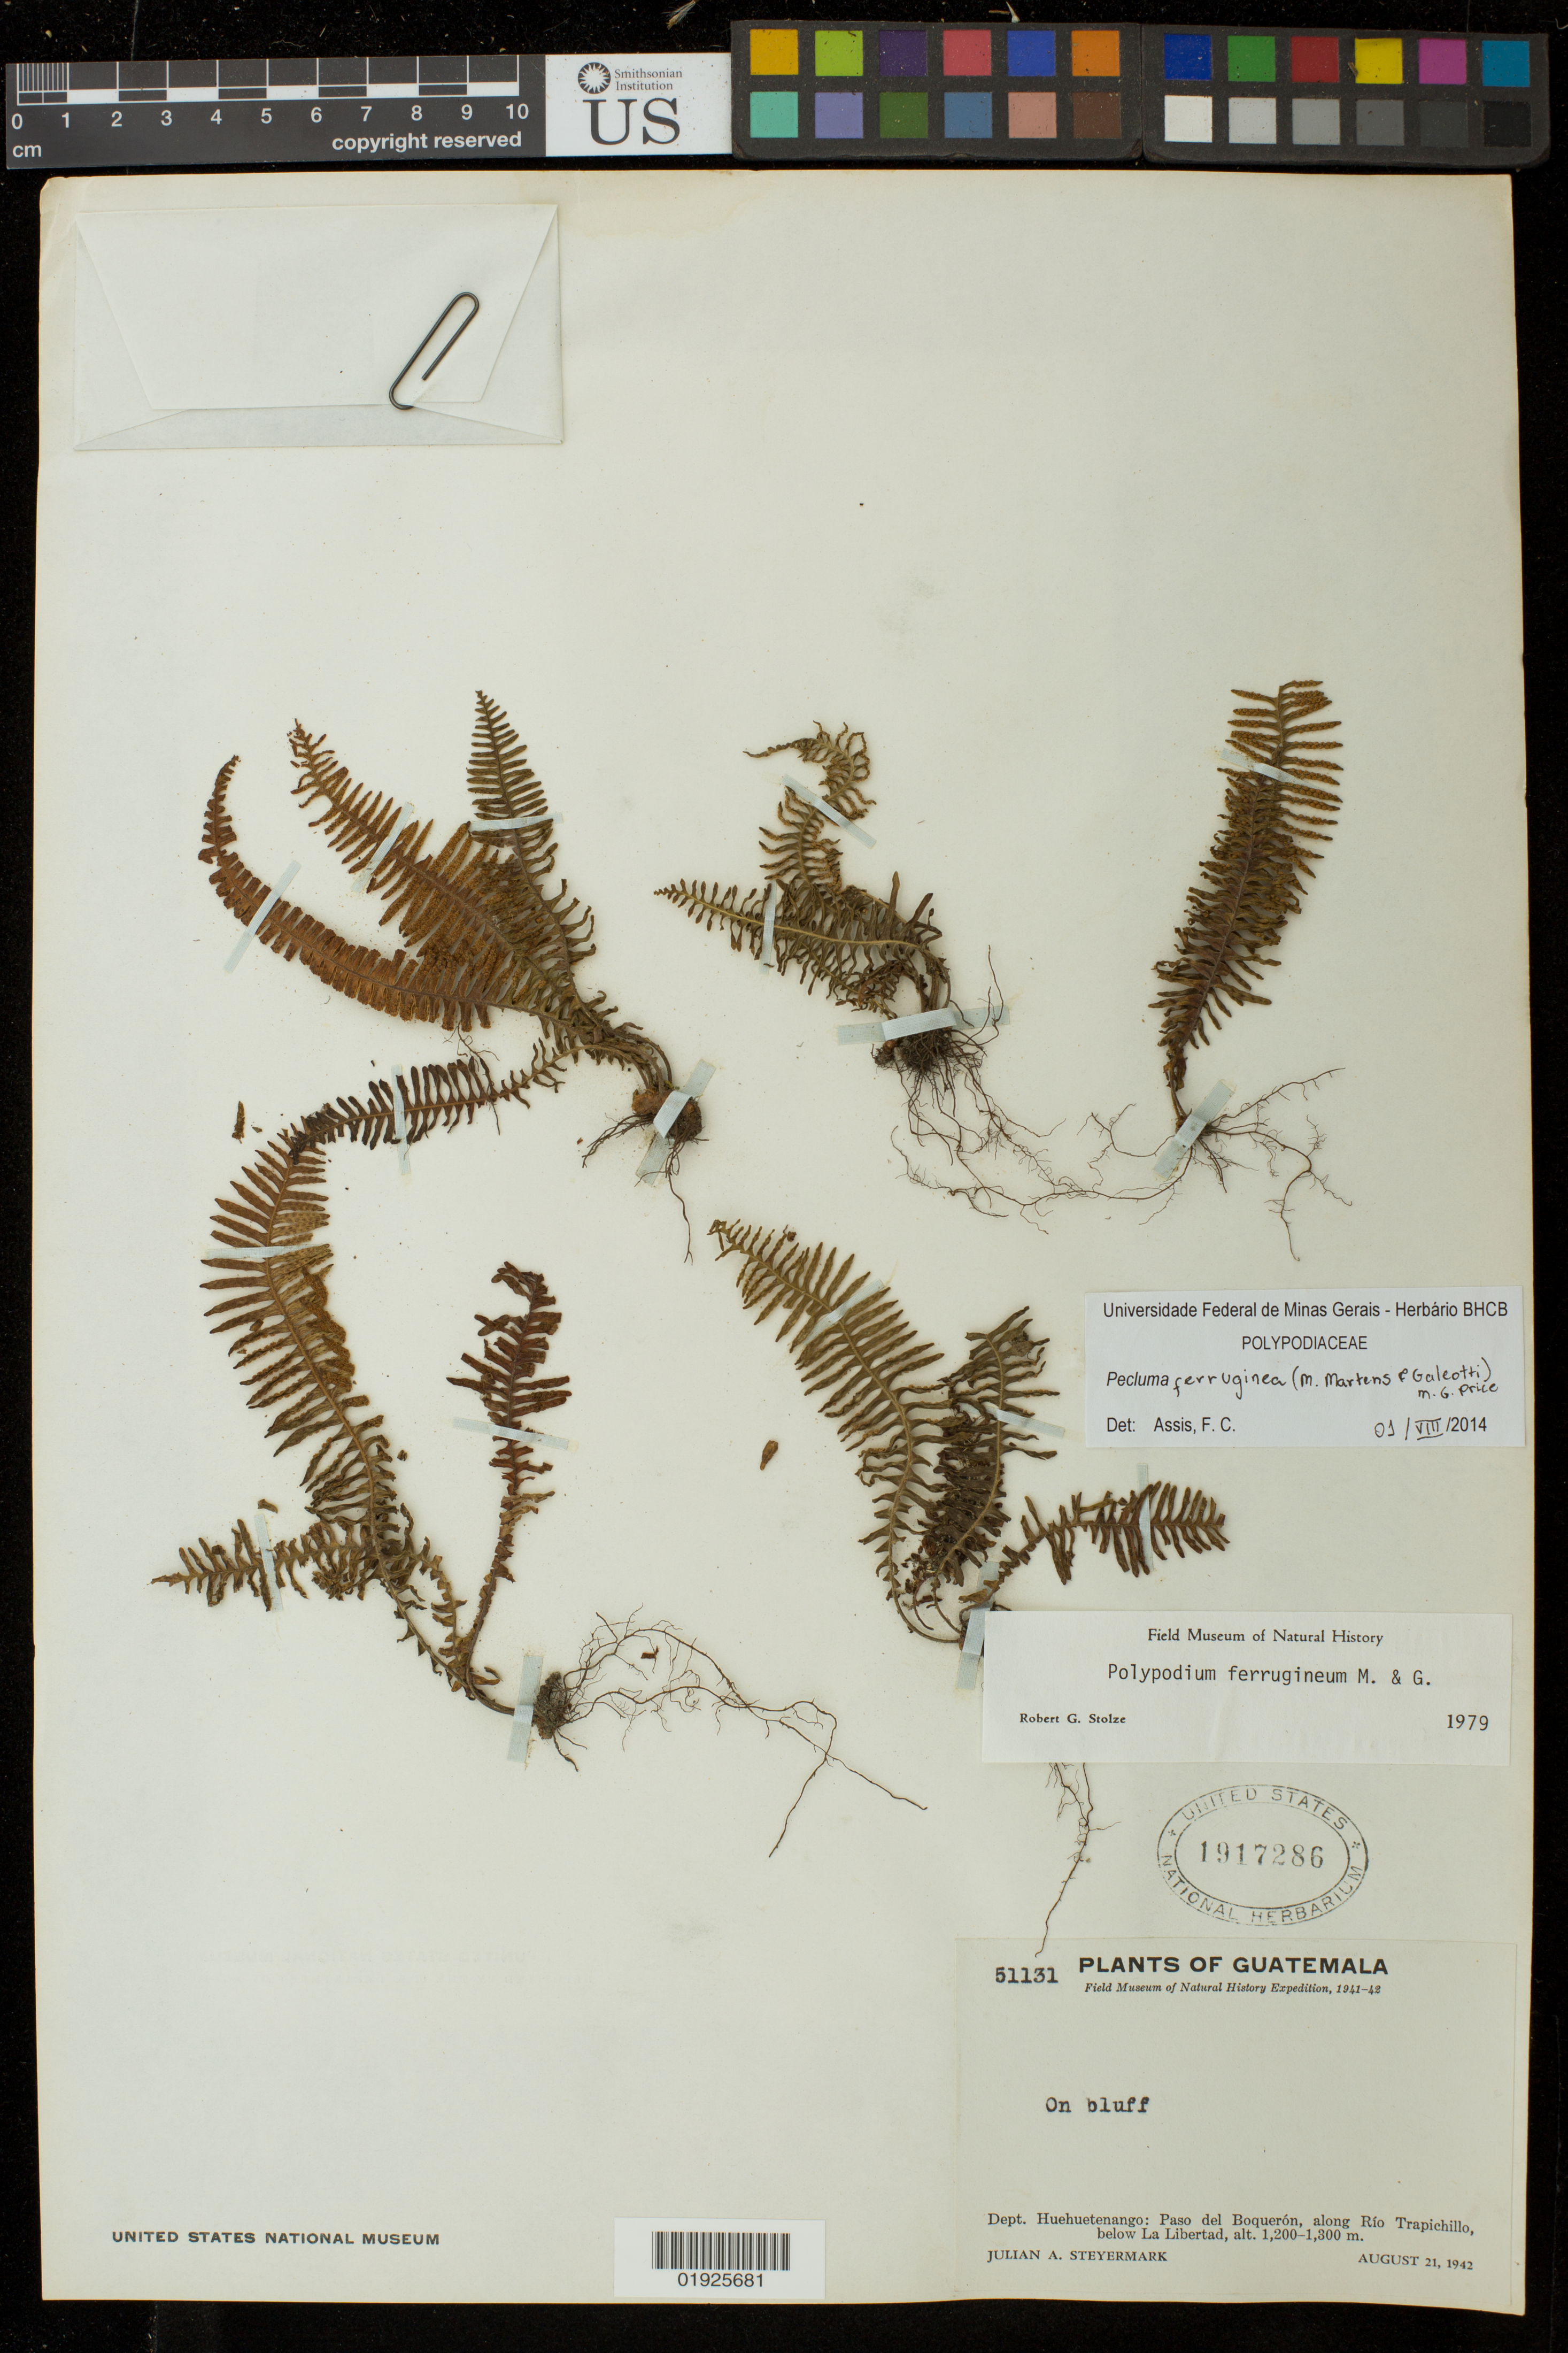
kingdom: Plantae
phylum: Tracheophyta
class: Polypodiopsida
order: Polypodiales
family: Polypodiaceae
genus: Pecluma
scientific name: Pecluma ferruginea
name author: (M. Martens & Galeotti) Price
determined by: Assis, F. C.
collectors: J. Steyermark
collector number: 51131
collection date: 1942-08-21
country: Guatemala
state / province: Huehuetenango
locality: Paso del Boqueron, along Rio Trapichillo, below La Libertad.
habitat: On bluff.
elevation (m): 1200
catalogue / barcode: US 1917286